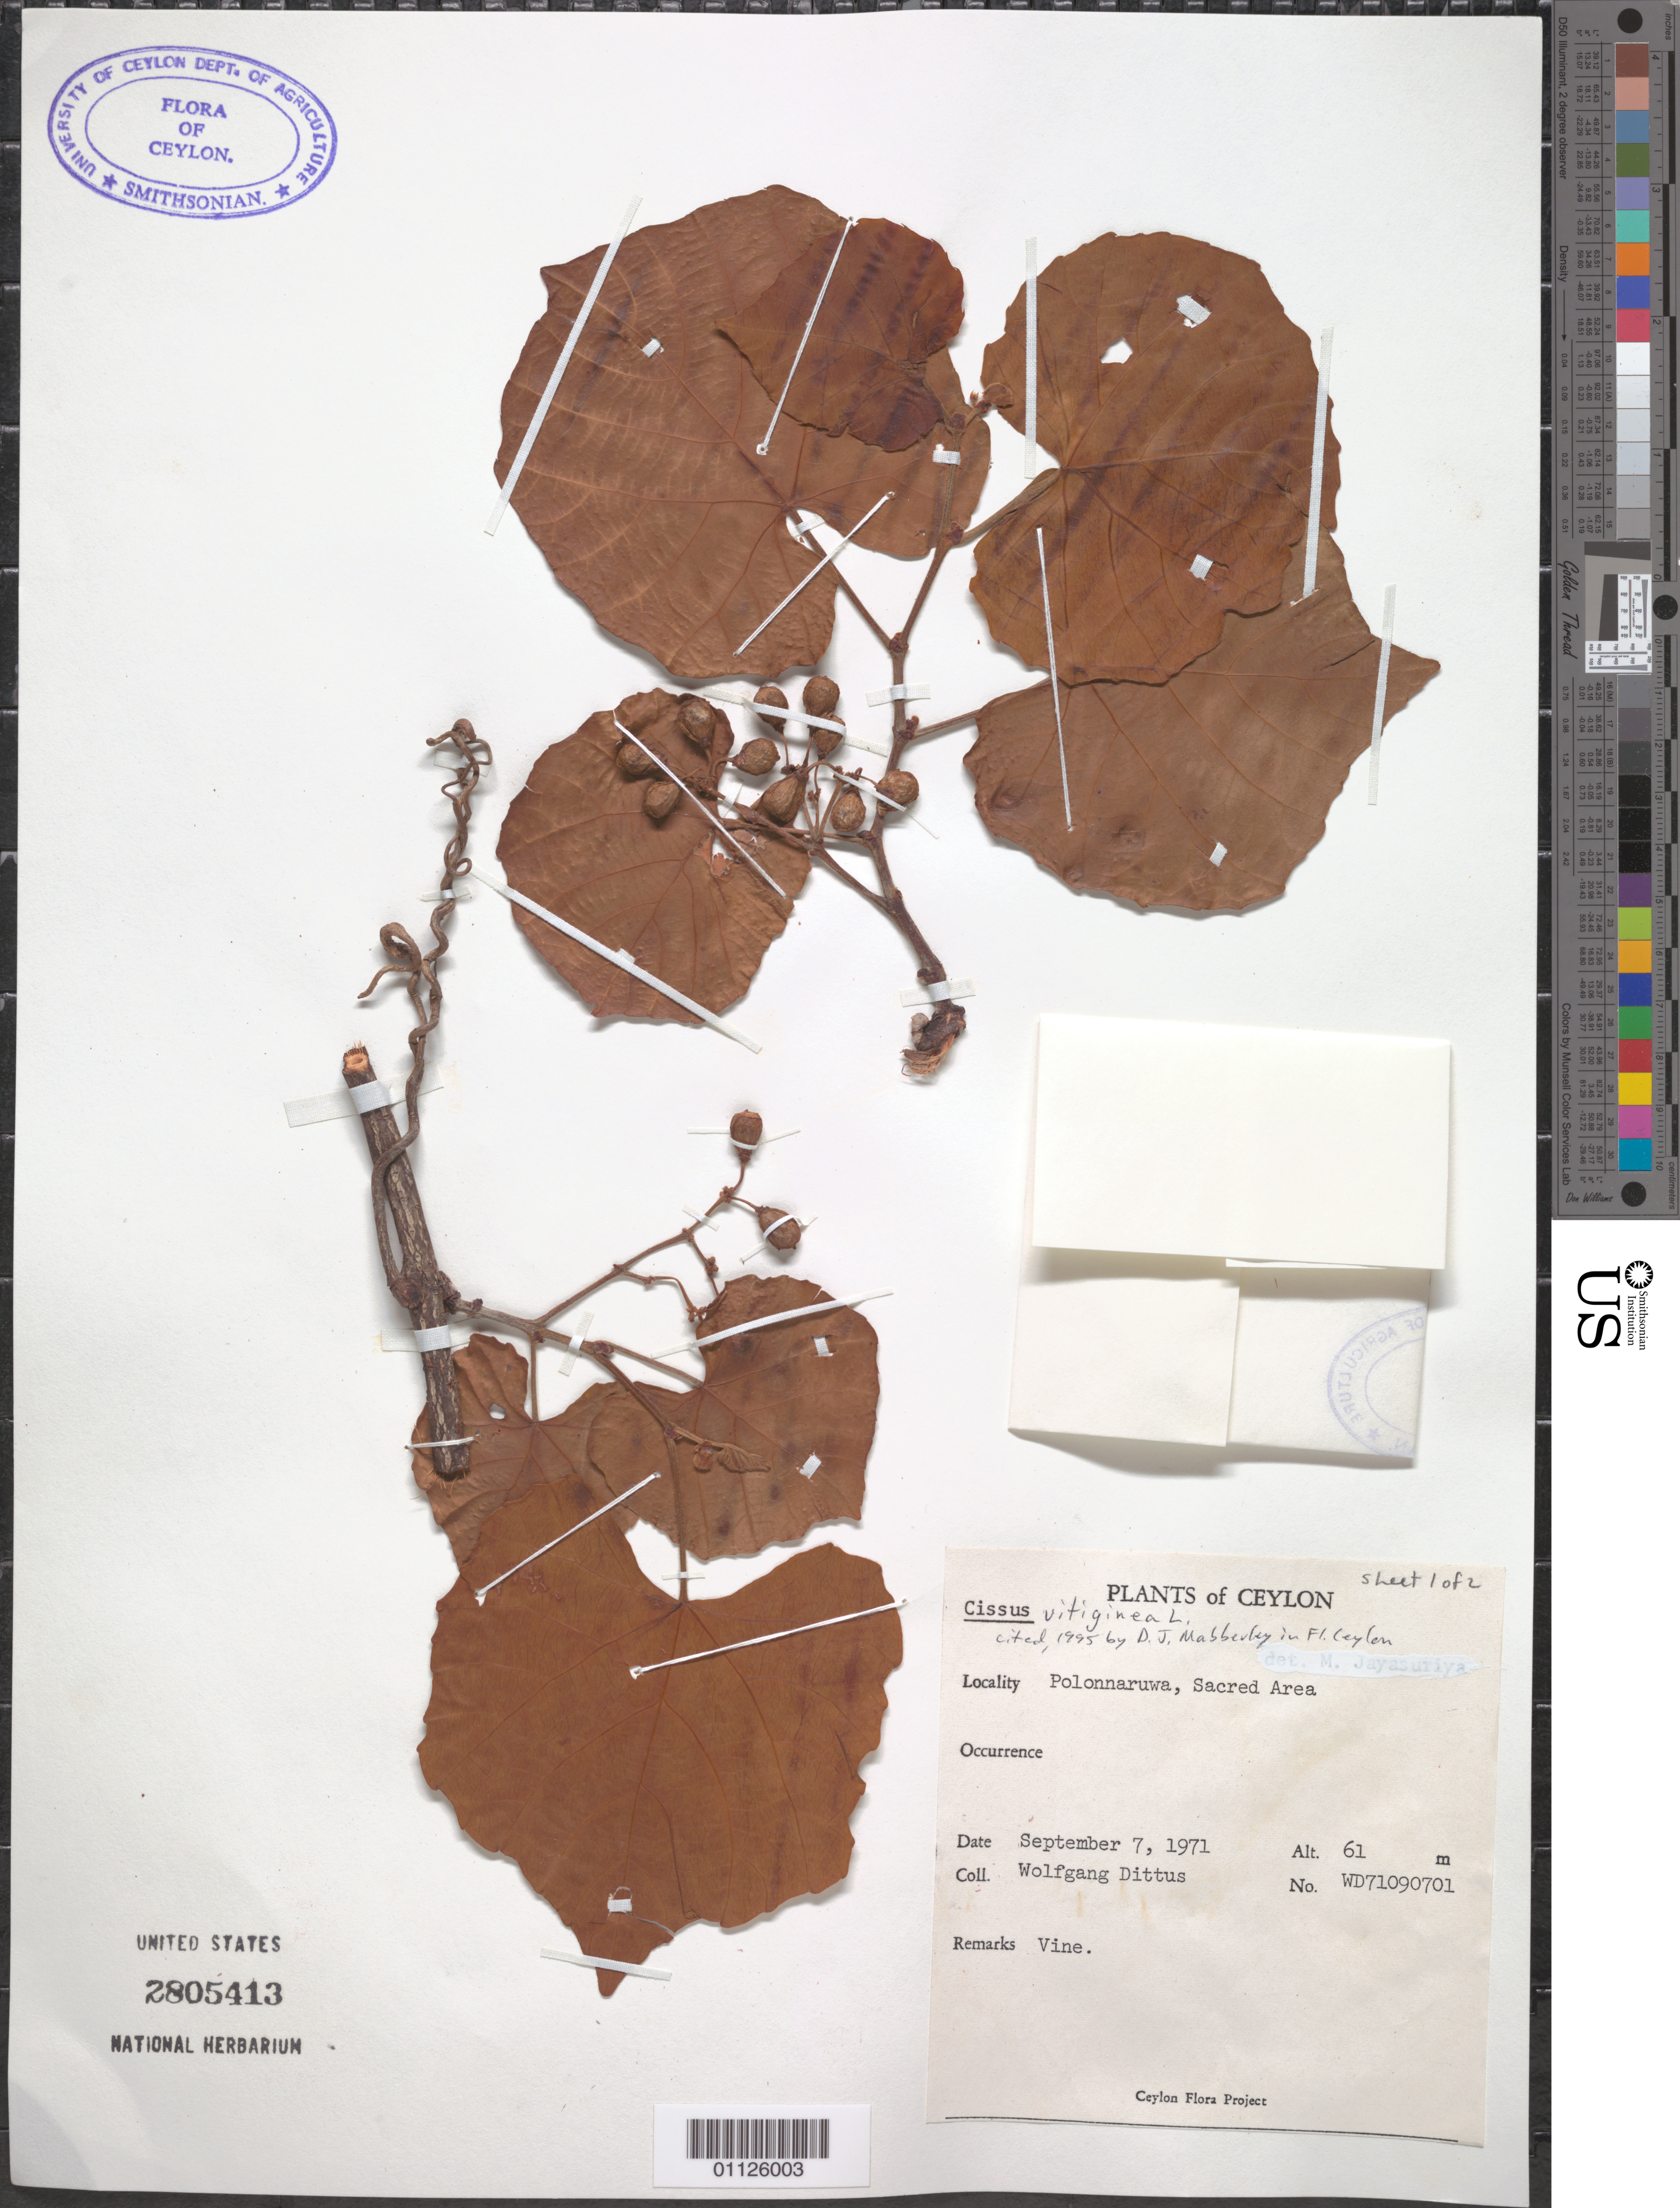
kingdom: Plantae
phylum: Tracheophyta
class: Magnoliopsida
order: Vitales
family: Vitaceae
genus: Cissus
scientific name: Cissus vitiginea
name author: L.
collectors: W. Dittus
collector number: WD 71090701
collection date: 1971-09-07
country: Sri Lanka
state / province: North Central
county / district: Polonnaruwa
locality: Sacred Area.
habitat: Vine.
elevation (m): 61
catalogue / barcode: US 2805413